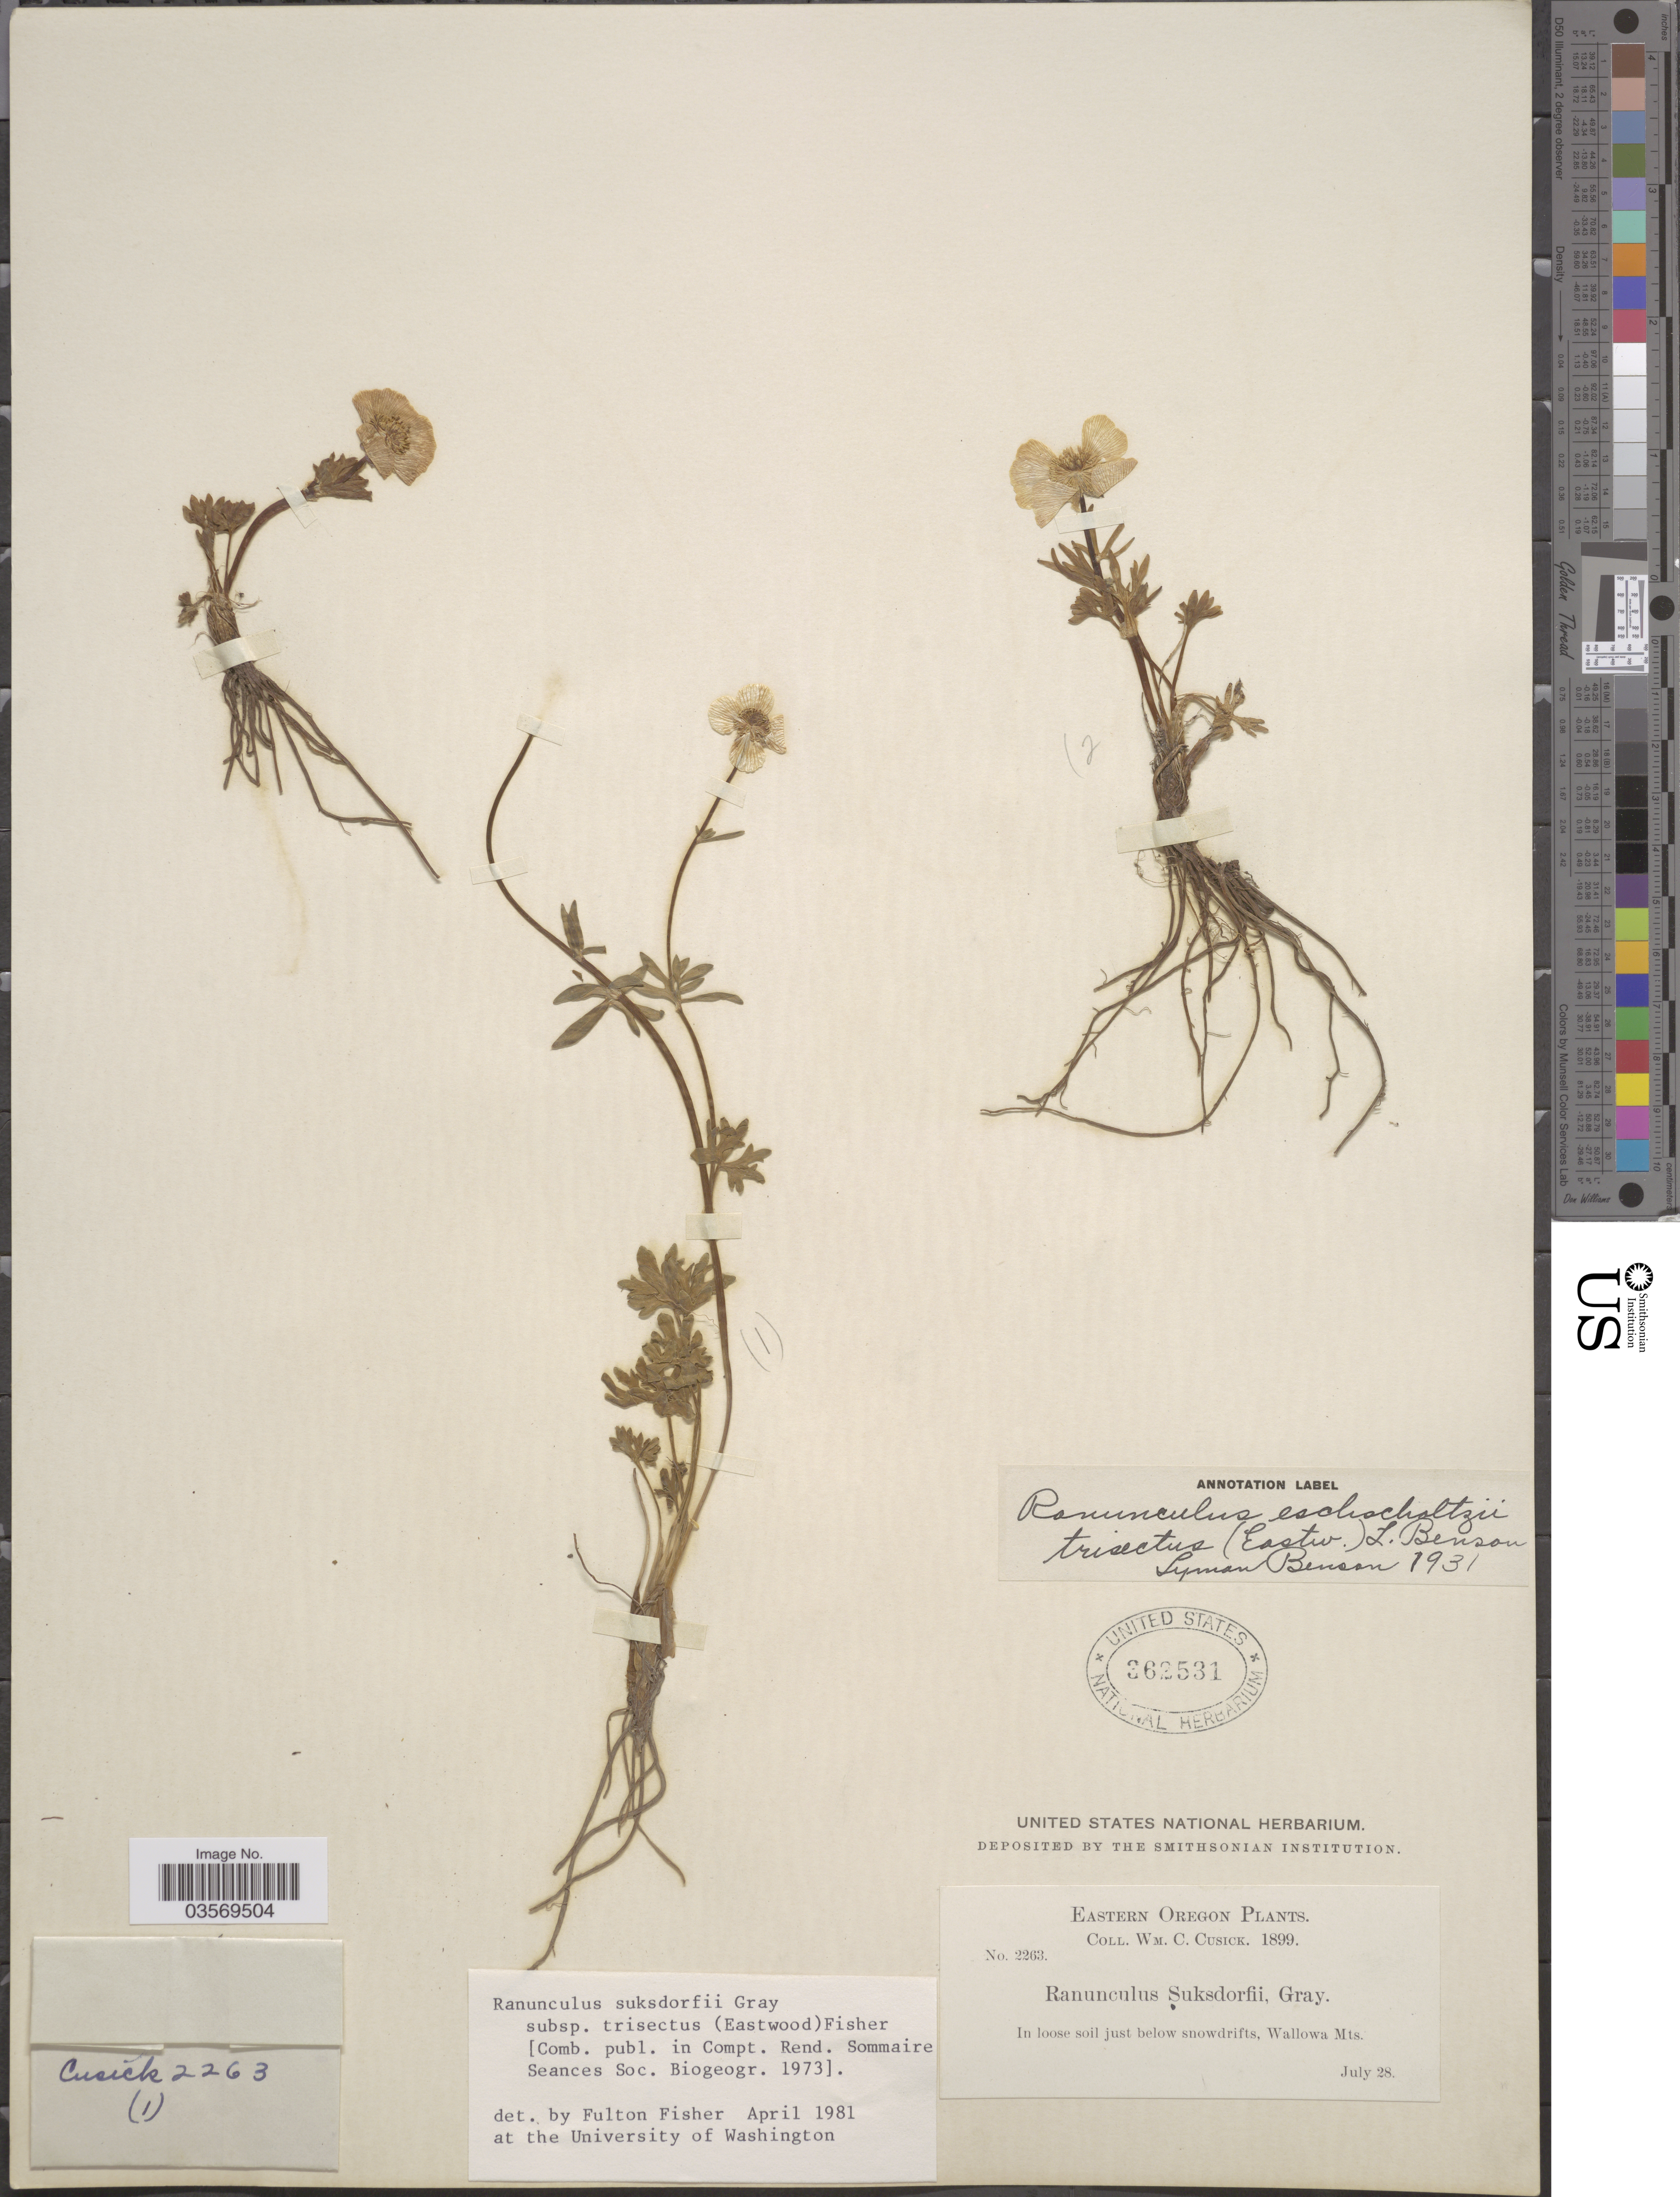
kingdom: Plantae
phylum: Tracheophyta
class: Magnoliopsida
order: Ranunculales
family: Ranunculaceae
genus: Ranunculus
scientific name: Ranunculus suksdorfii subsp. trisectus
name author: (Eastw.) F.J.F. Fisher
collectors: W. C. Cusick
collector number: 2263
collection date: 1899-07-28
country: United States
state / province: Oregon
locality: Eastern Oregon. Wallowa Mts.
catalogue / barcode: US 362531